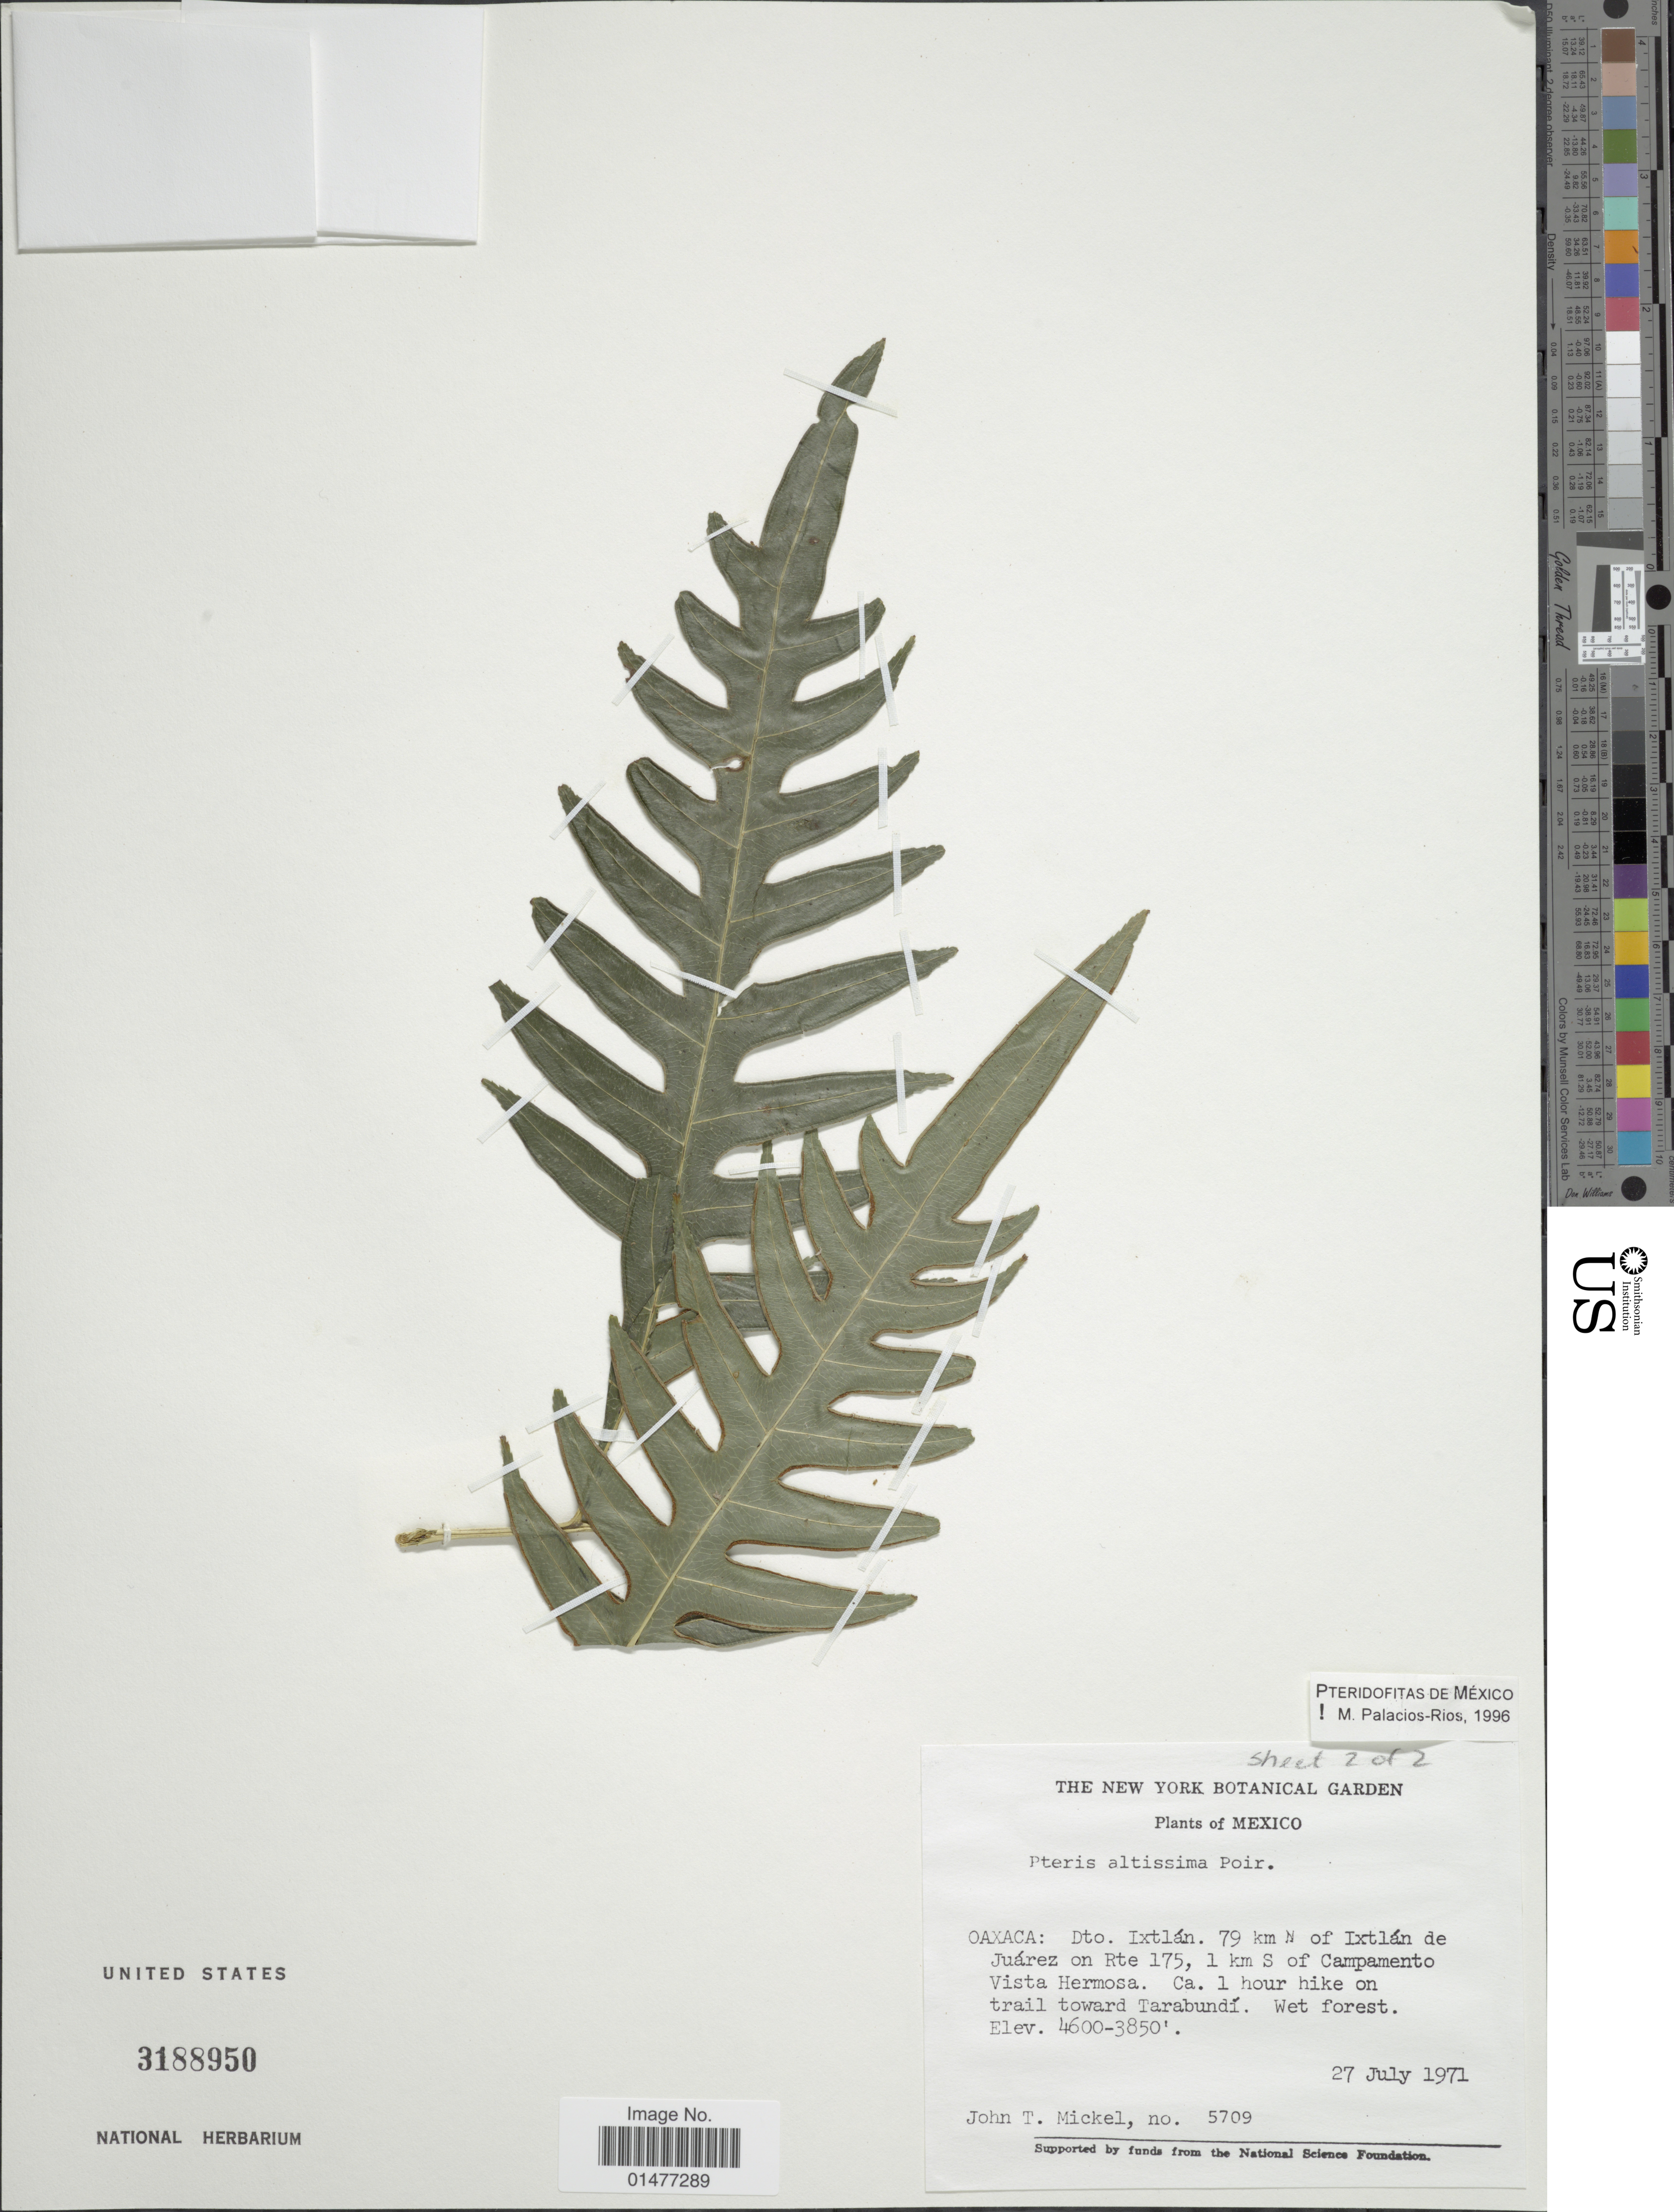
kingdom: Plantae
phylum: Tracheophyta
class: Polypodiopsida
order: Polypodiales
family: Pteridaceae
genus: Pteris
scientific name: Pteris altissima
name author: Poir.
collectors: J. T. Mickel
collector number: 5709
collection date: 1971-07-27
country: Mexico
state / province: Oaxaca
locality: Plants of Mexico, Dto. Ixtalan. 79 km N of Ixtlan de Juarez on Rte 175, 1 km S of Campamento Vista Hermosa. Ca. 1 hour hike on trail toward Tarabundi. Wet forest.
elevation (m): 1173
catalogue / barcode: US 3188950